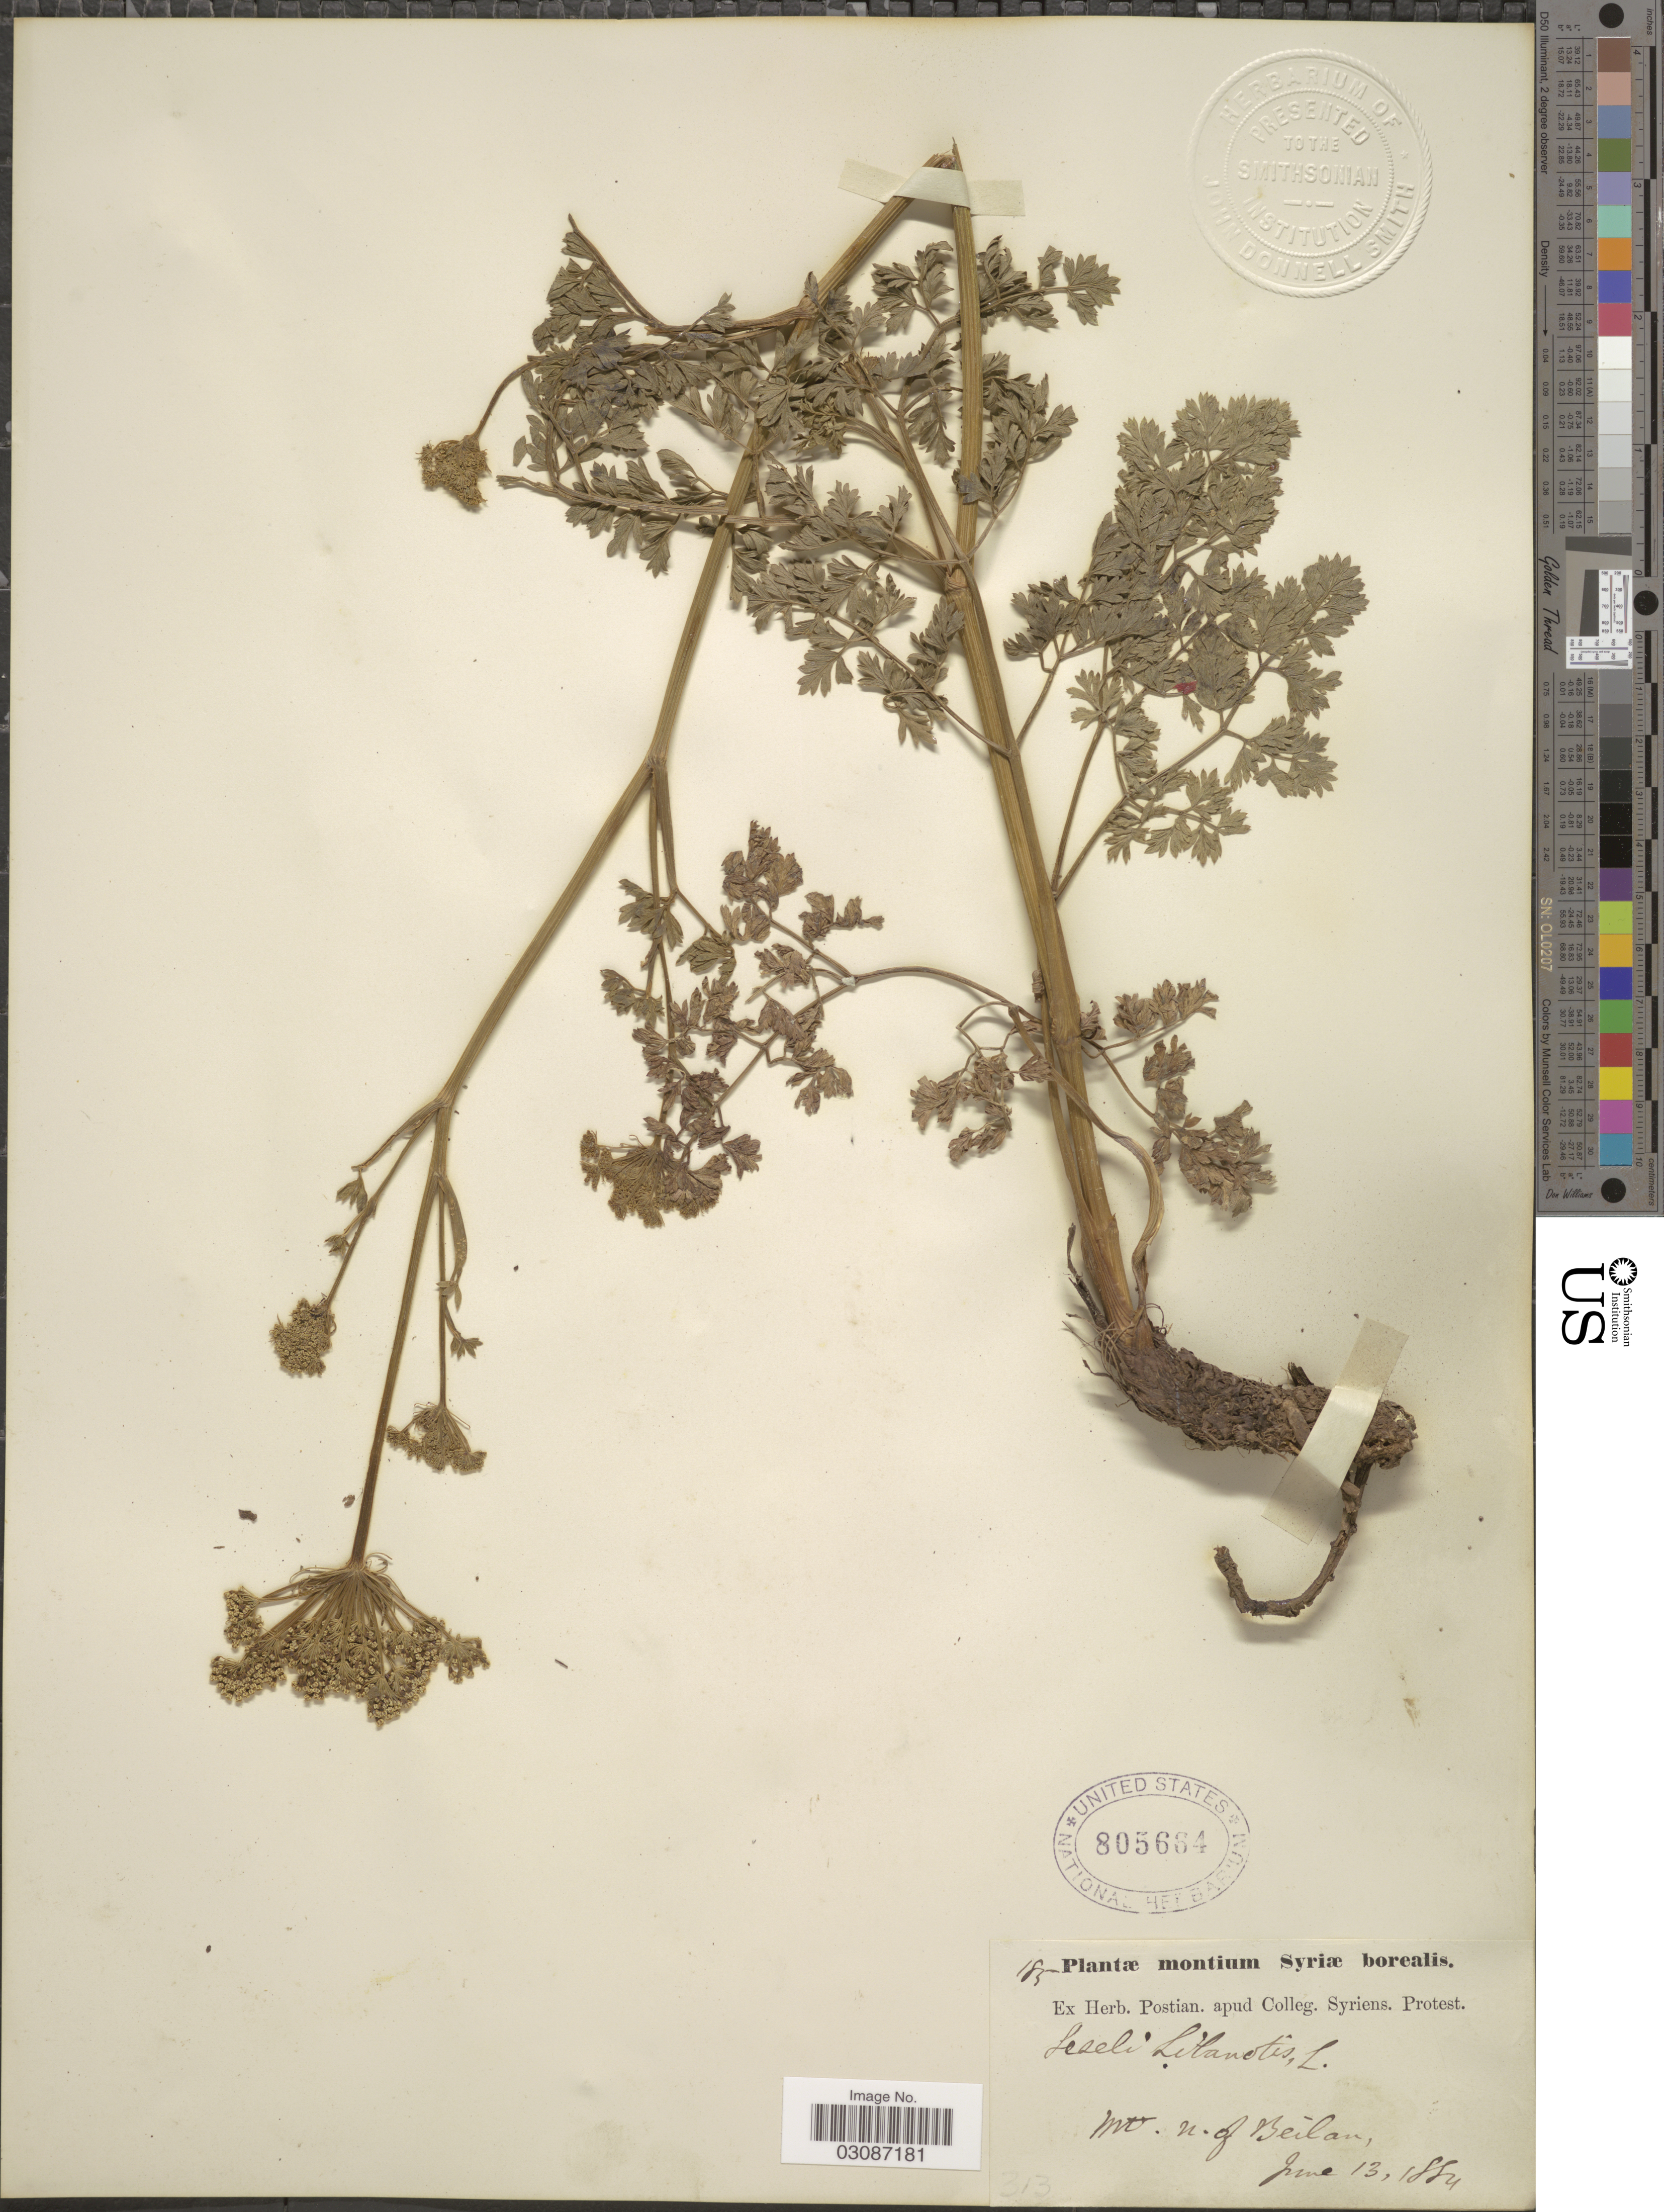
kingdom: Plantae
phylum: Tracheophyta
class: Magnoliopsida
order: Apiales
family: Apiaceae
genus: Seseli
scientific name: Seseli libanotis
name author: Koch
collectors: ex herb. Postian. apud Colleg. Syriens. Protest. USE "Fannie P. A. Shepard" (10308853) AS PRIMARY COLLECTOR INSTEAD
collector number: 185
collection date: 1884-06-13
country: Syria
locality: Montium Syriæ borealis. Mt. n. of Beilan.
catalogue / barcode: US 805664